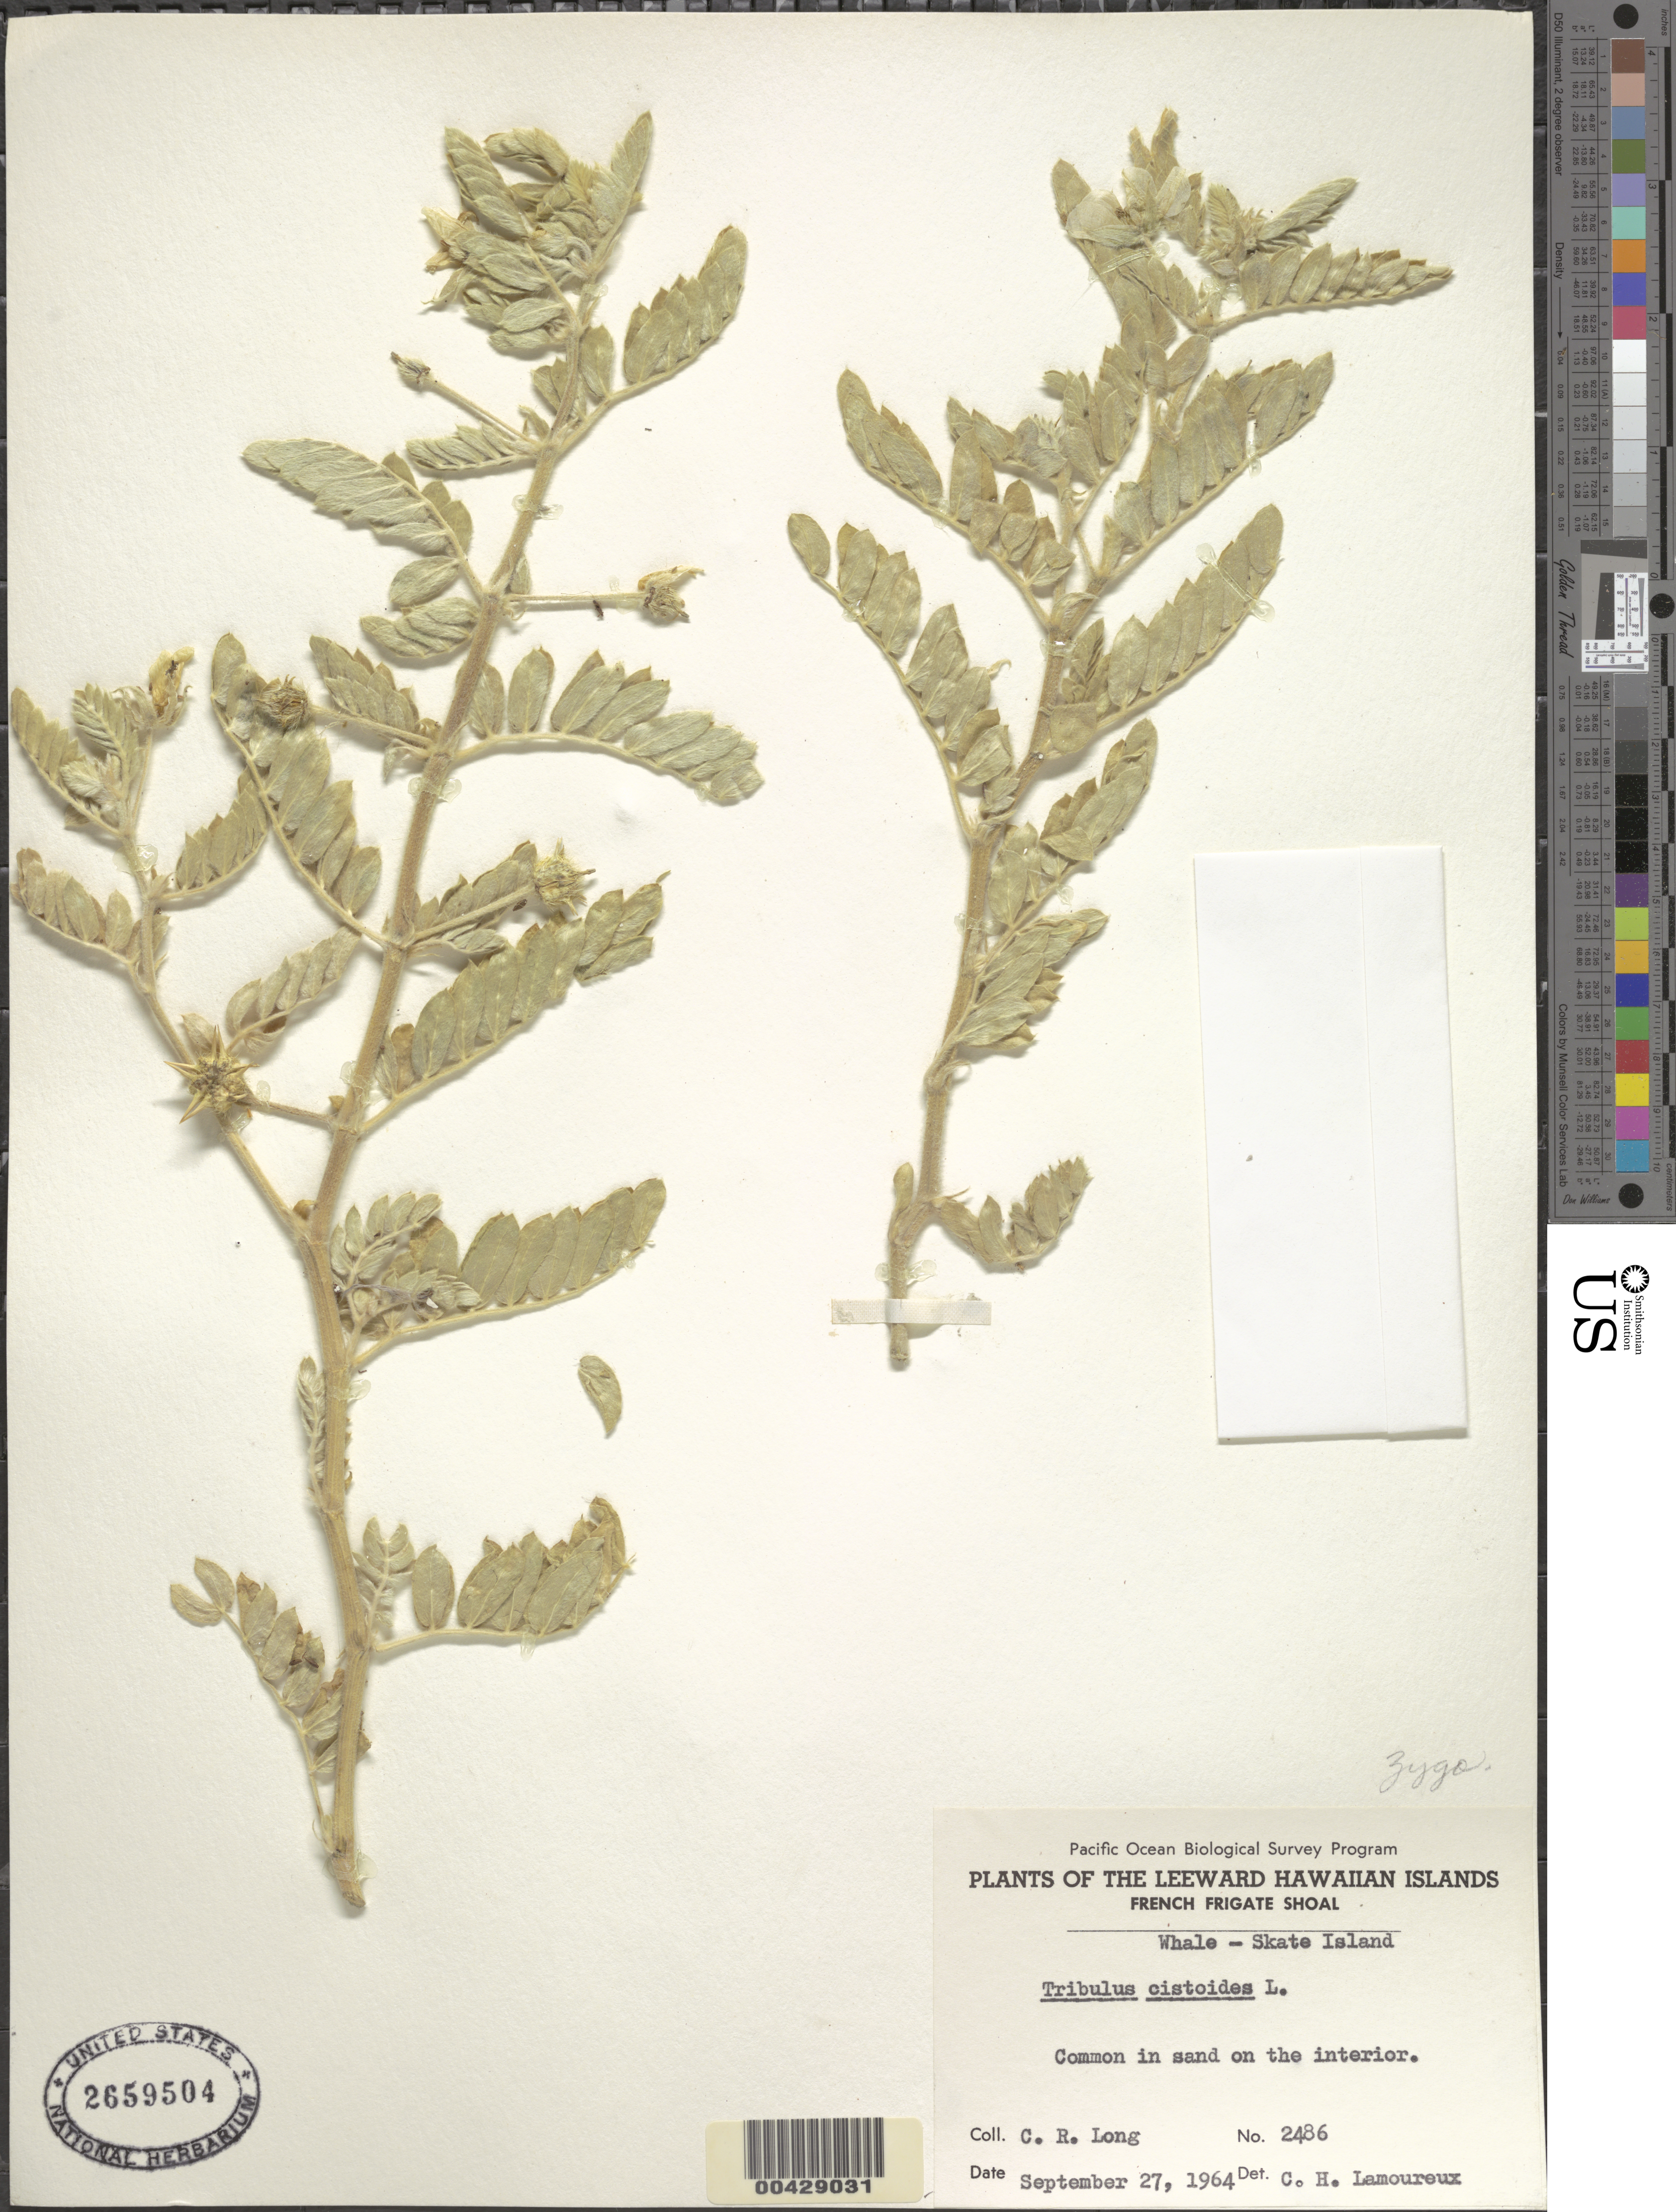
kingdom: Plantae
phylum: Tracheophyta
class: Magnoliopsida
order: Zygophyllales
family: Zygophyllaceae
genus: Tribulus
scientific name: Tribulus cistoides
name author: L.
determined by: Lamoureux, C. H.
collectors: C. Long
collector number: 2486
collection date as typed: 27 Sep 1964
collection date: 1964-09-27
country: United States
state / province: Hawaii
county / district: Honolulu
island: French Frigate Shoals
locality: Whale-Skate Islet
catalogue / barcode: US 2659504